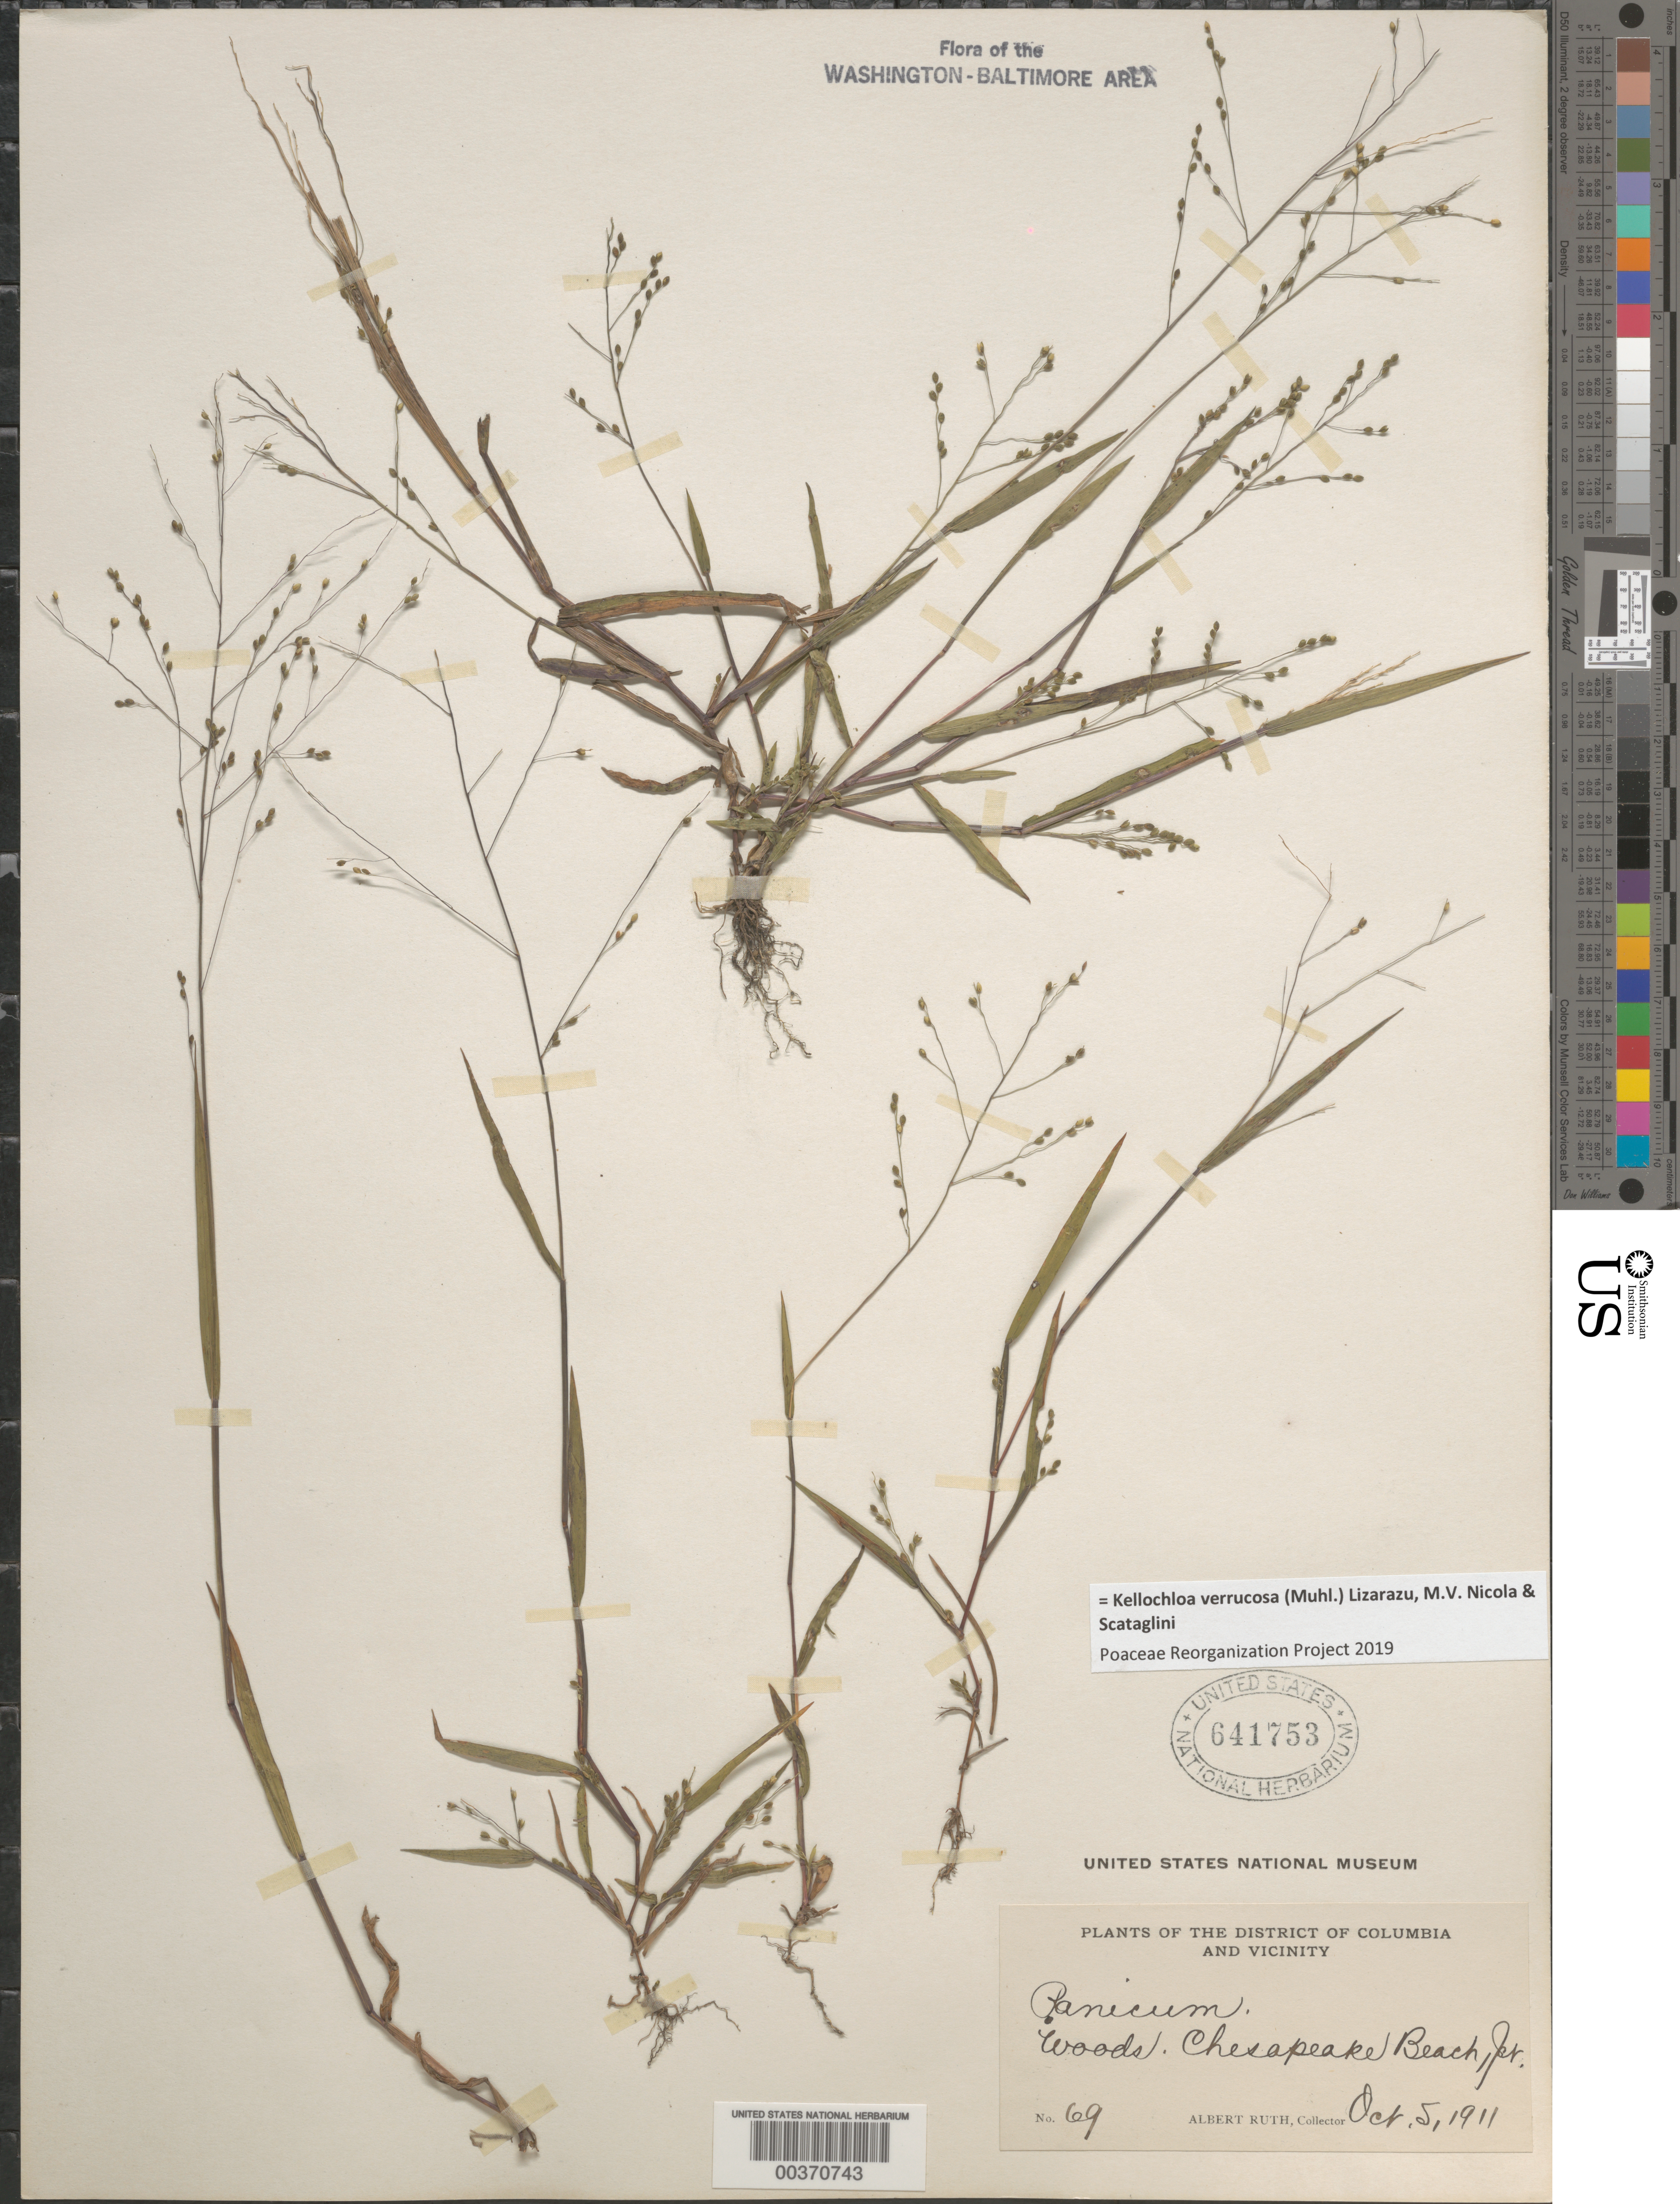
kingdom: Plantae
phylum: Tracheophyta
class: Liliopsida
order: Poales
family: Poaceae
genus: Panicum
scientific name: Panicum verrucosum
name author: Muhl.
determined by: Hitchcock, A. S.; Chase, [M.] A.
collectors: A. Ruth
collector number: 69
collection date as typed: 05 Oct 1911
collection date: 1911-10-05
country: United States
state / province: Maryland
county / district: Calvert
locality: Chesapeake Beach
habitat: Woods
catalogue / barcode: US 641753